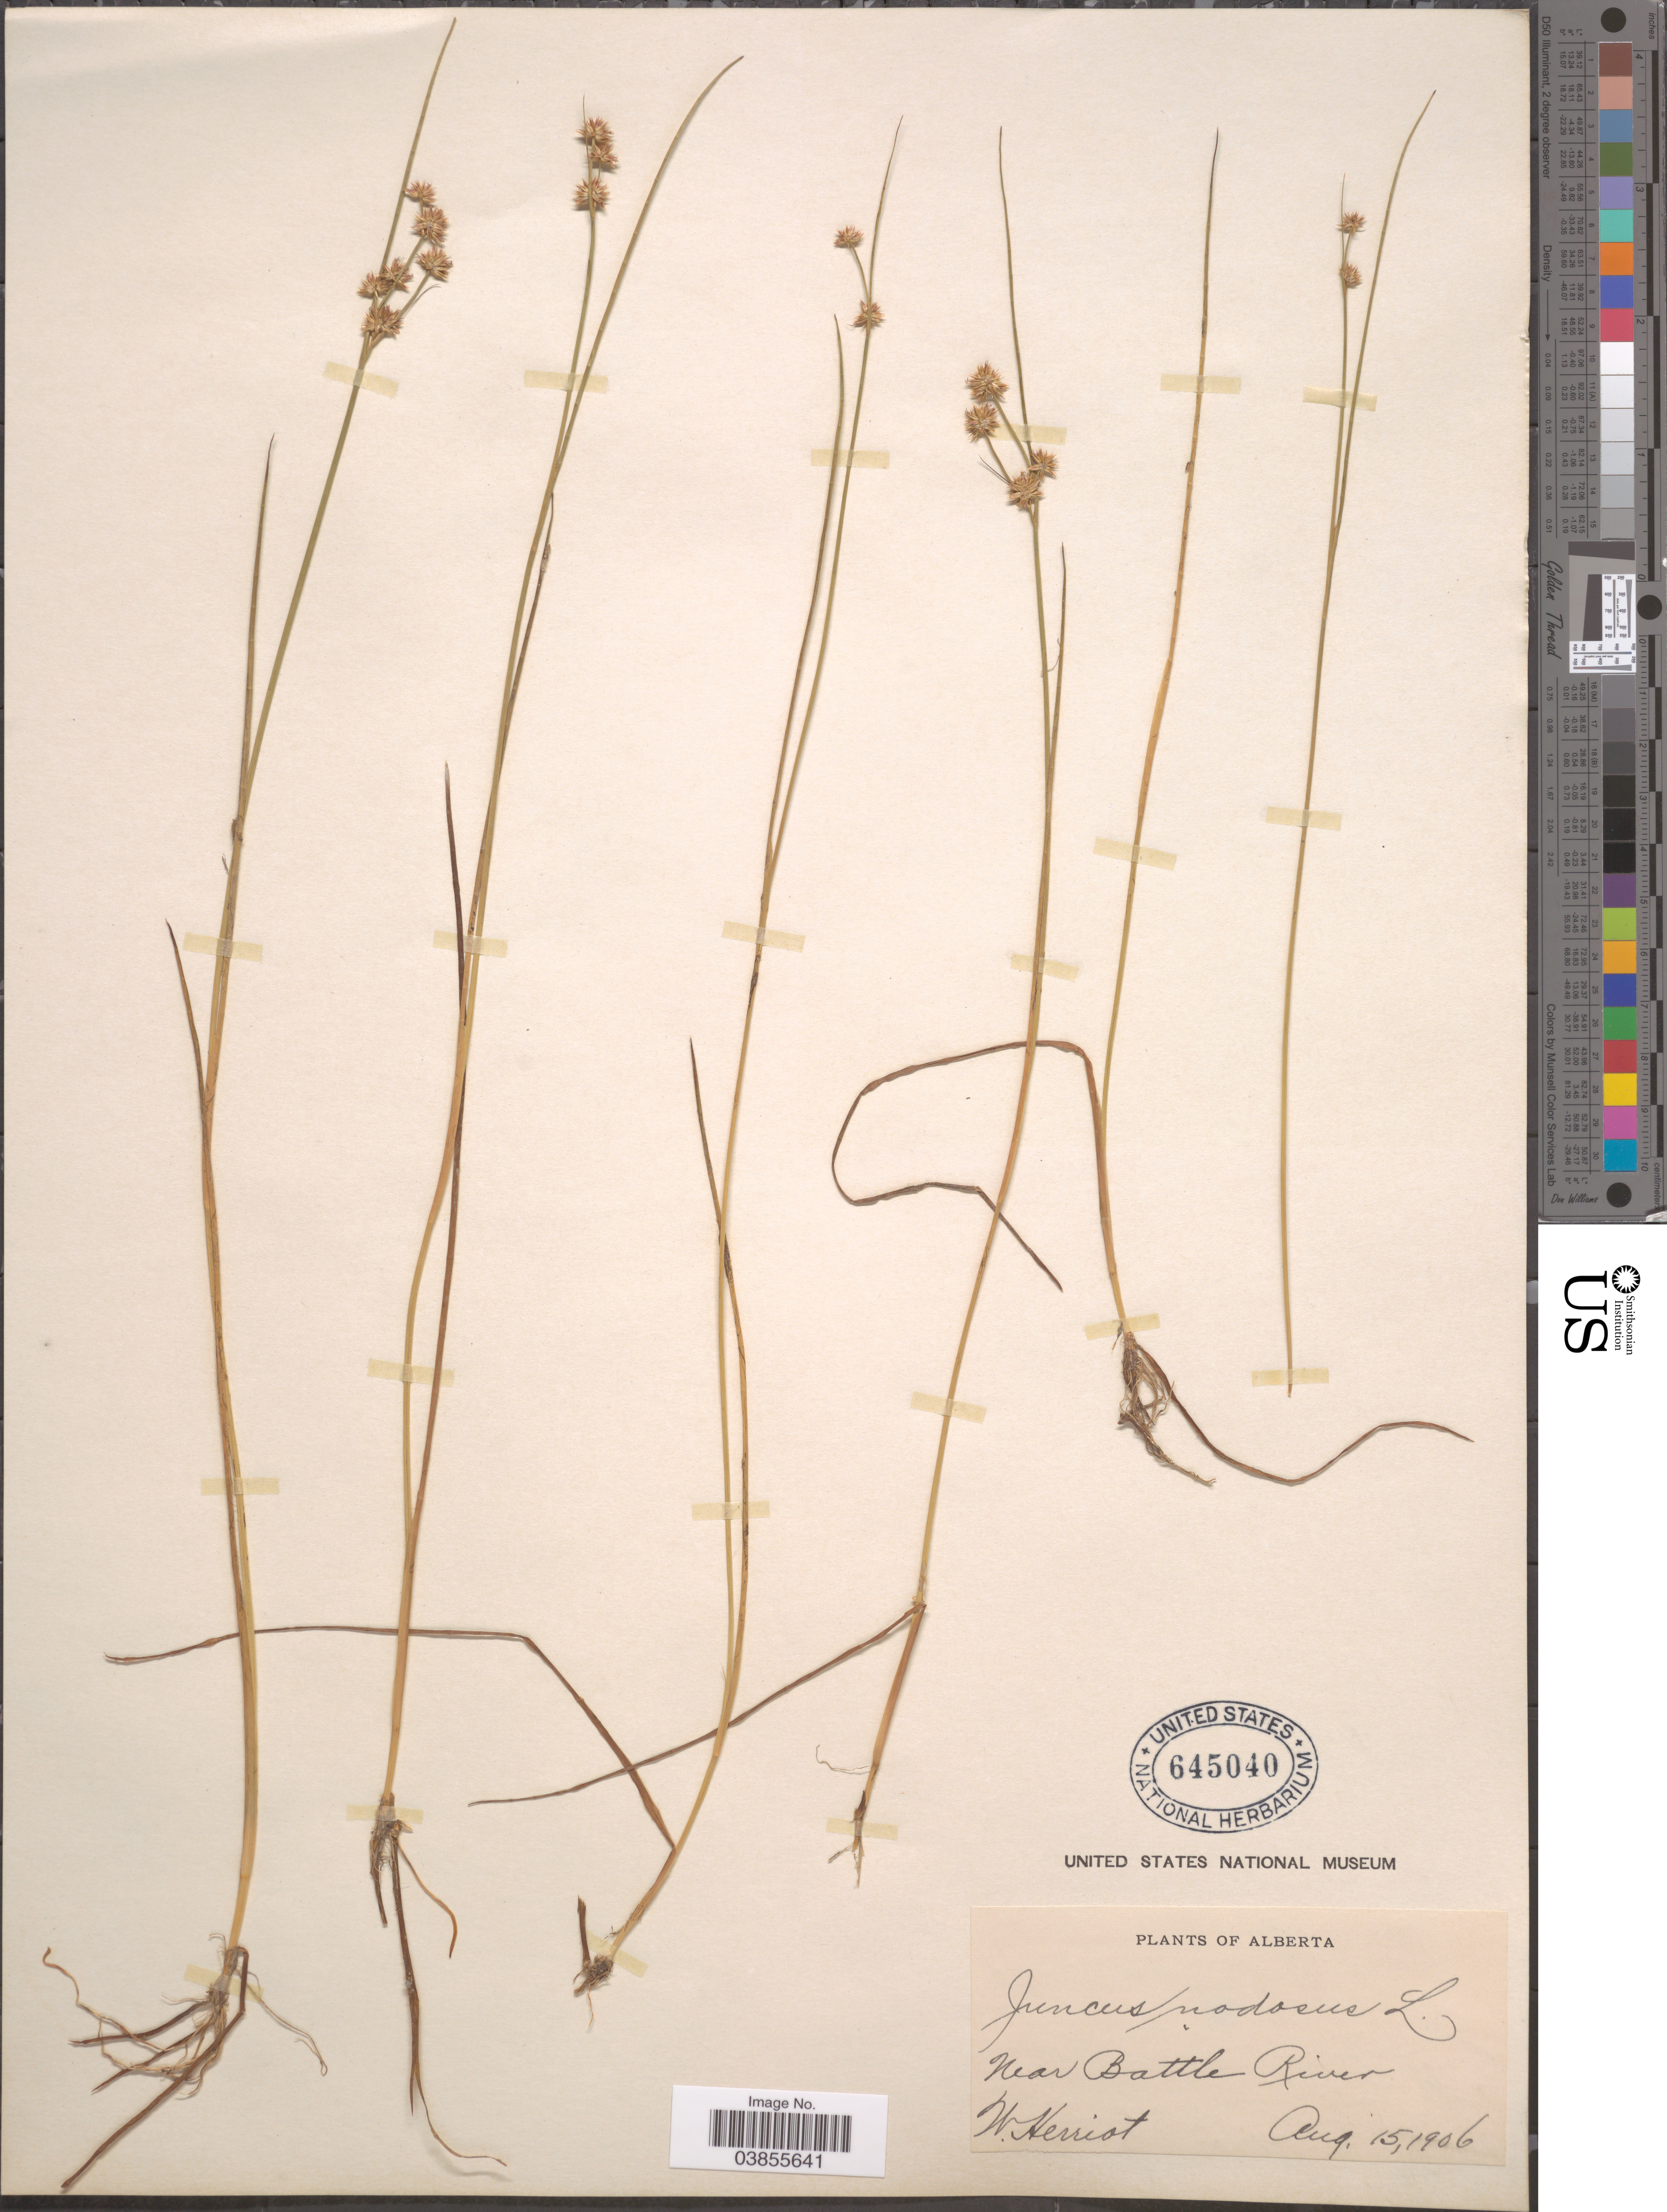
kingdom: Plantae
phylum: Tracheophyta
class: Liliopsida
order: Poales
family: Juncaceae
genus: Juncus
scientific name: Juncus nodosus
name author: L.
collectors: W. Herriot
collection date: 1906-08-15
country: Canada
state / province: Alberta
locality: Near Battle River.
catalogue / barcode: US 645040